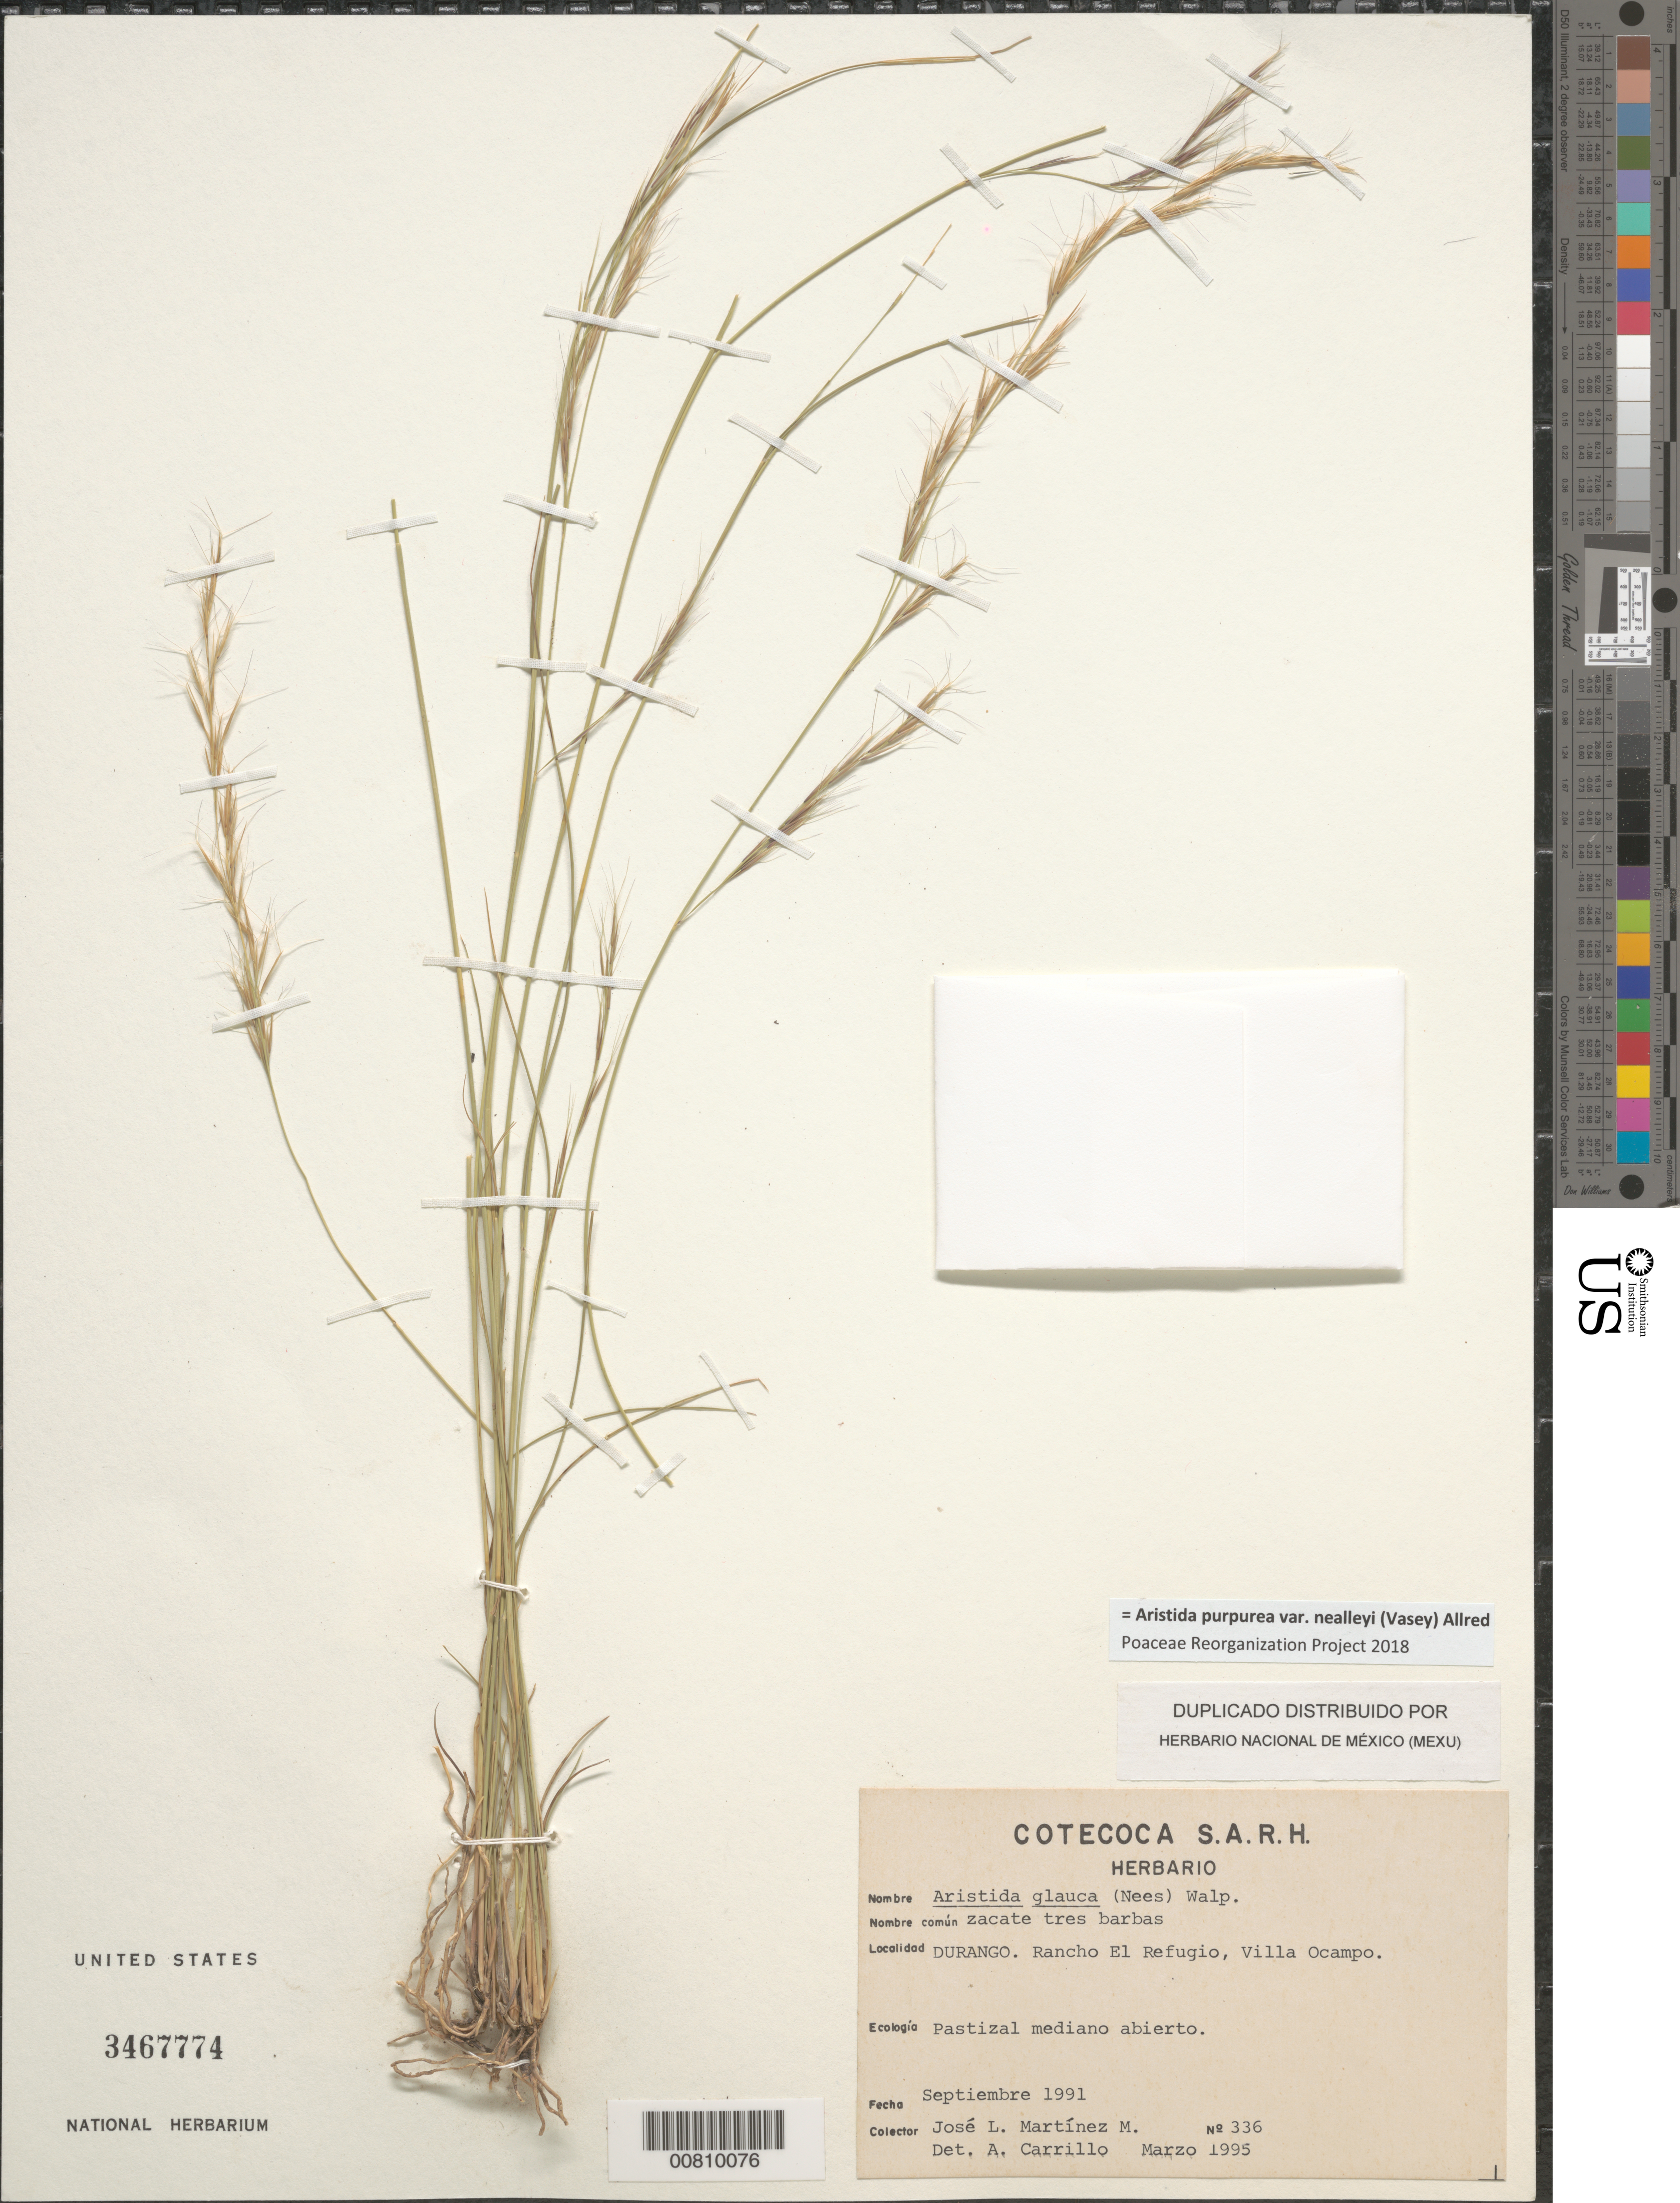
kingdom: Plantae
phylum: Tracheophyta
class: Liliopsida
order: Poales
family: Poaceae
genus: Aristida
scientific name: Aristida purpurea var. nealleyi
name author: (Vasey) Allred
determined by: Poaceae Reorganization Project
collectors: J. L. Martinez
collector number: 336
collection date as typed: Sep 1991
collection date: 1991-09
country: Mexico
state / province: Durango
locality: Rancho El Refugio, Villa Ocampo.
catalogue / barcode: US 3467774